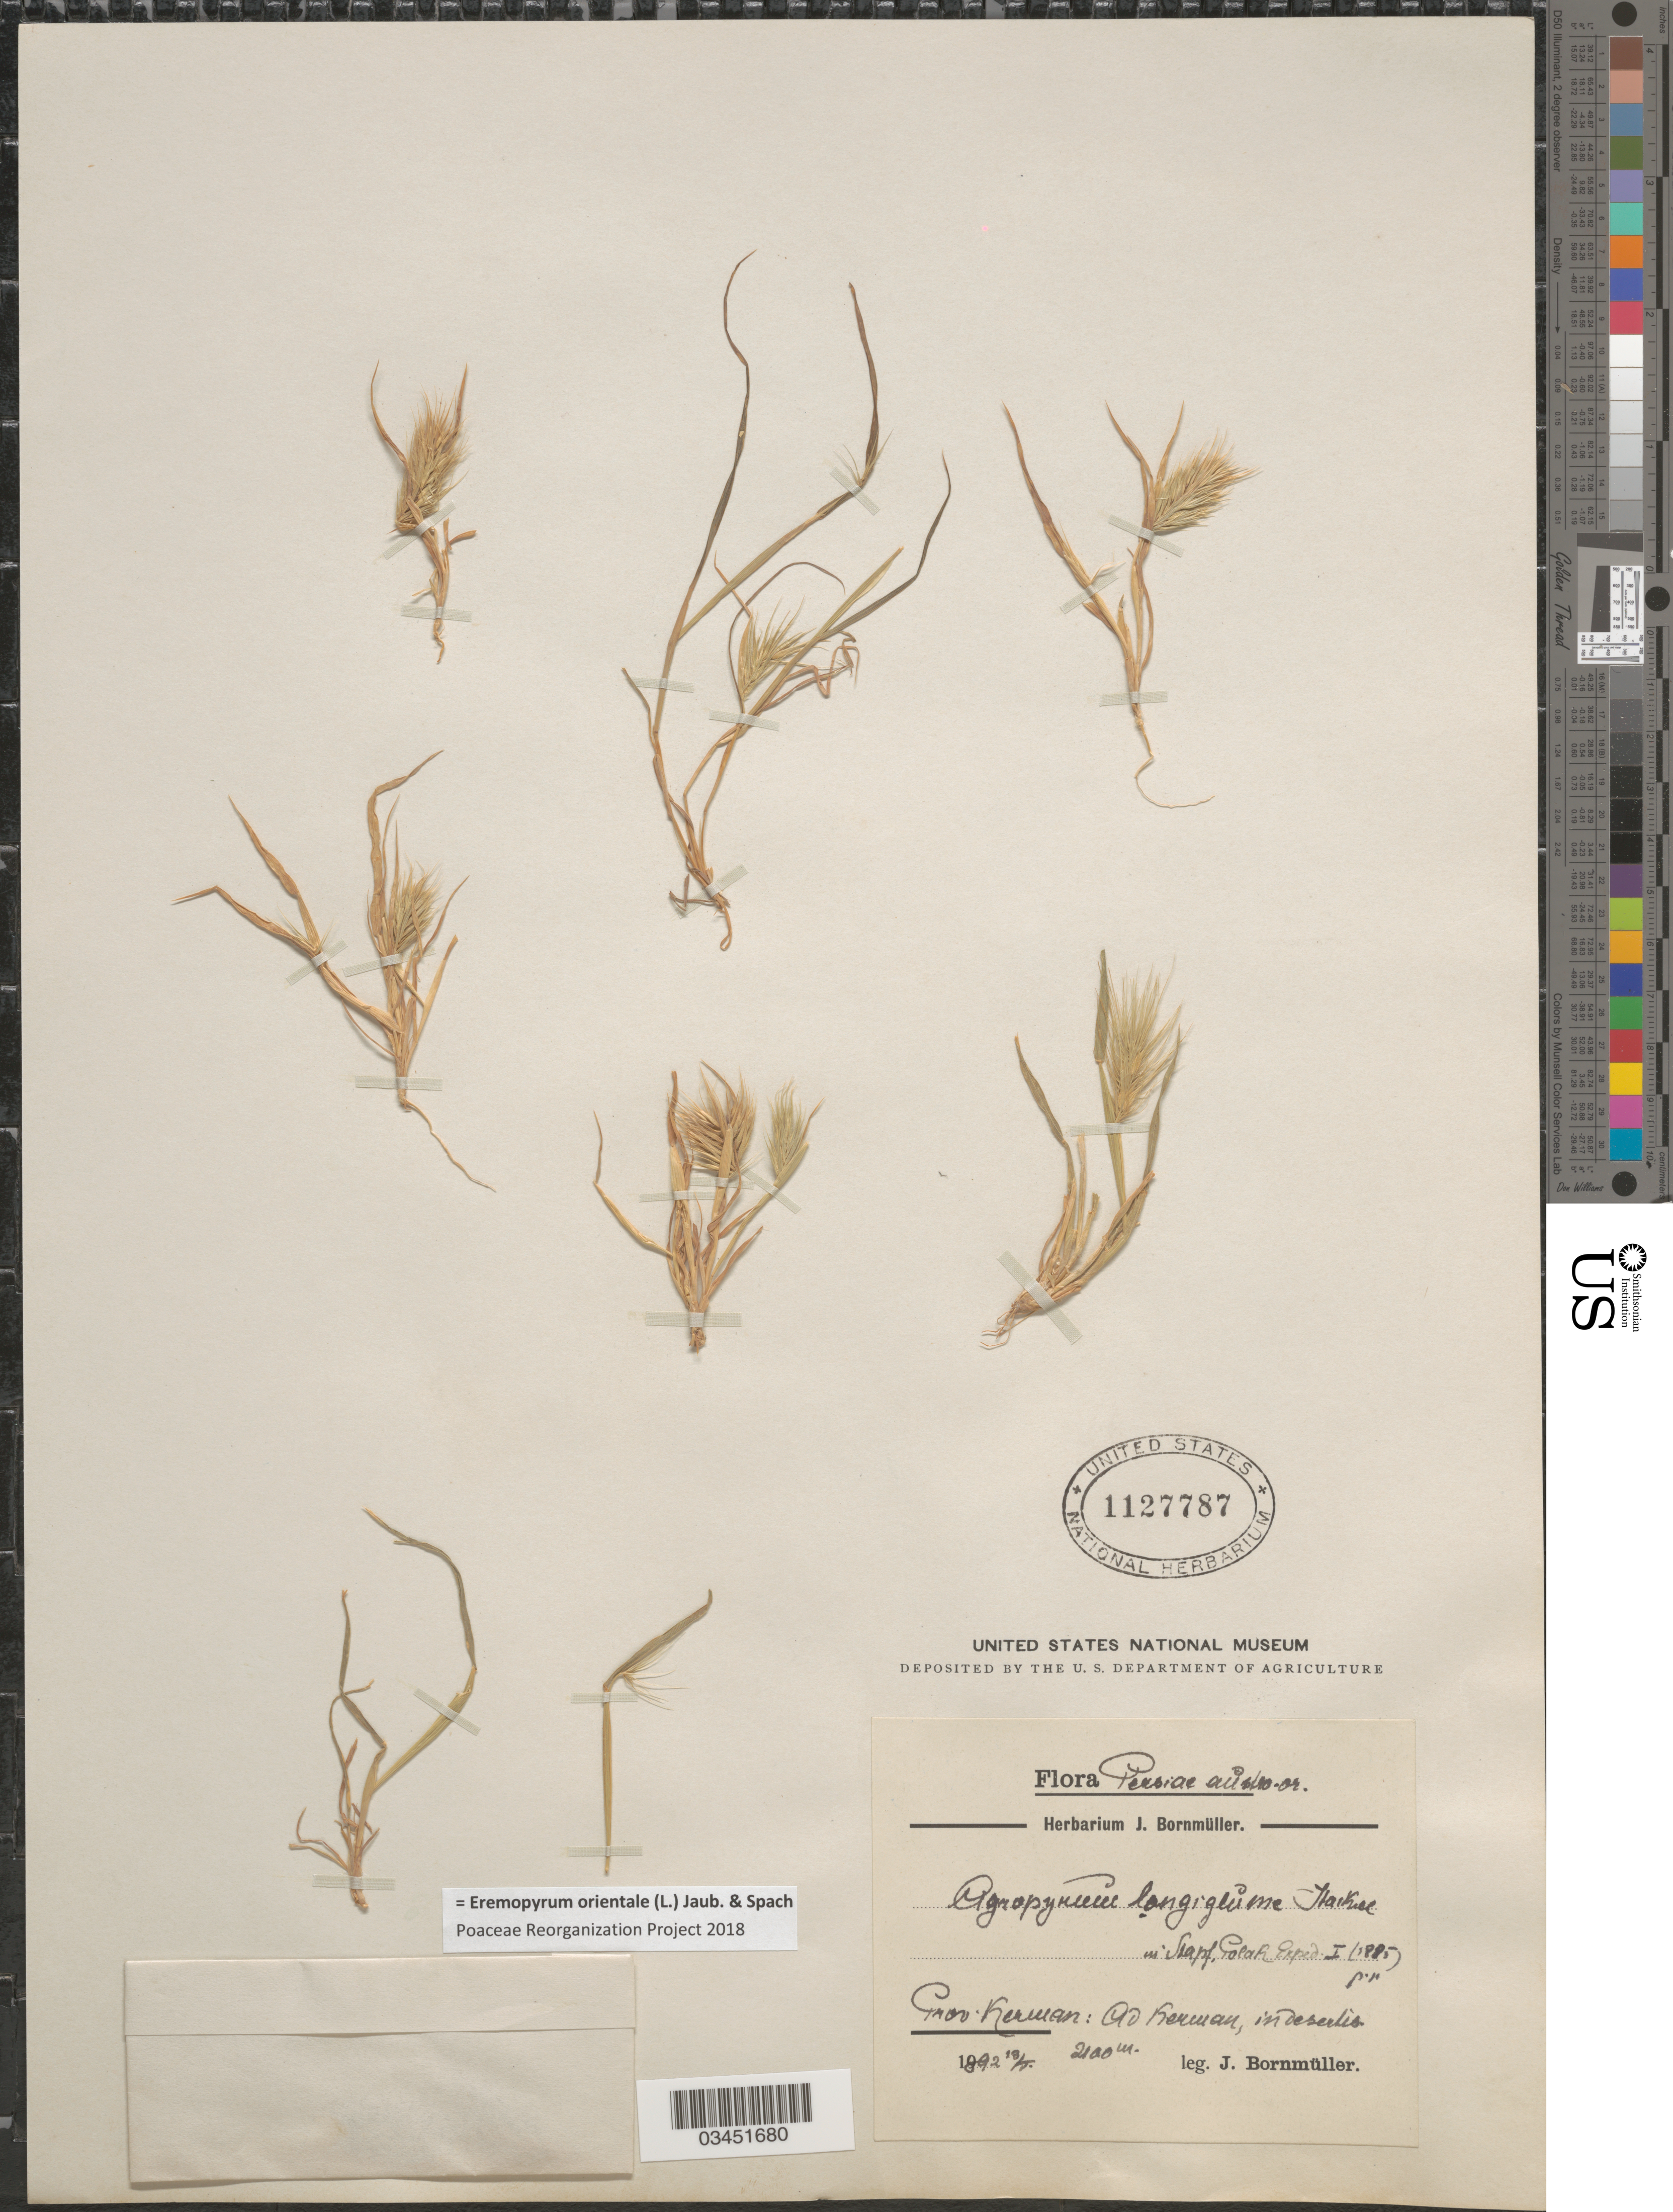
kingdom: Plantae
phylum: Tracheophyta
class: Liliopsida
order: Poales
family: Poaceae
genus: Eremopyrum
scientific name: Eremopyrum orientale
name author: (L.) Jaub. & Spach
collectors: J. Bornmüller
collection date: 1892-04-18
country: Iran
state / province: Kerman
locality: Persiae aůstro-or. Ad Kerman, in desertis.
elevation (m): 2100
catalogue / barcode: US 1127787